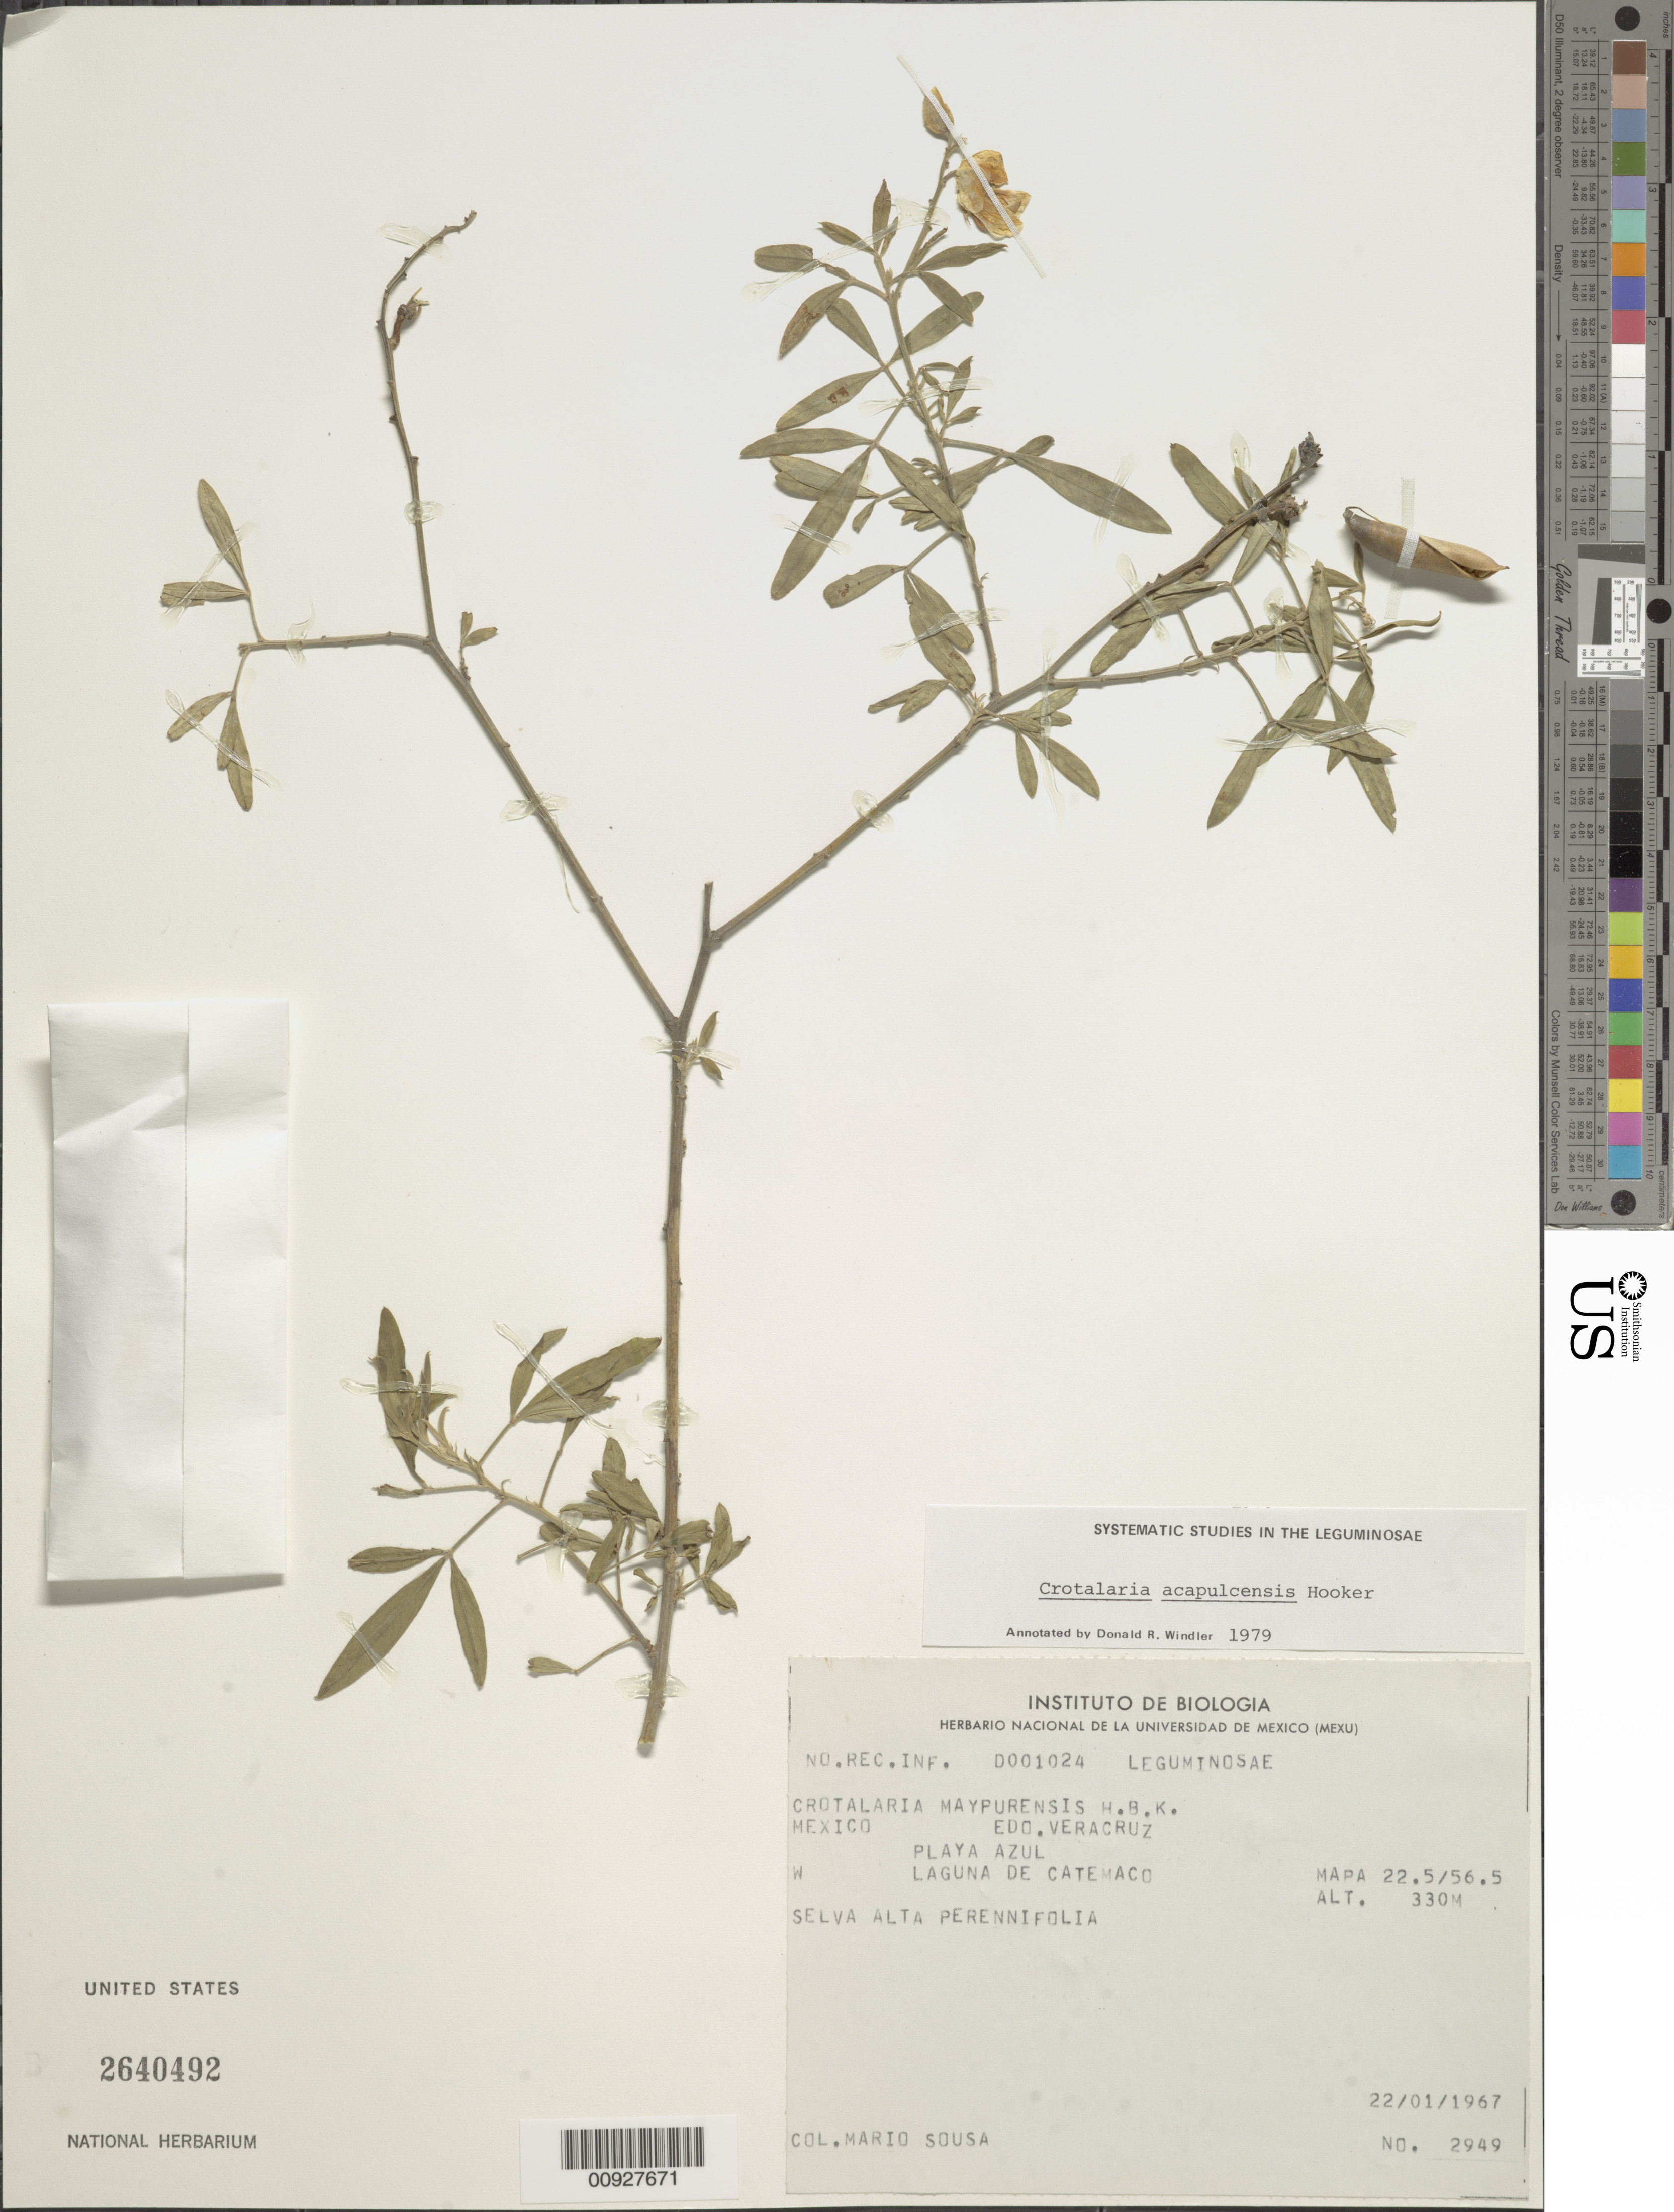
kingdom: Plantae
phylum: Tracheophyta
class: Magnoliopsida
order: Fabales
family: Fabaceae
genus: Crotalaria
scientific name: Crotalaria acapulcensis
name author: Hook. & Arn.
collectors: M. Sousa S.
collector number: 2949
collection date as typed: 22 Jan 1967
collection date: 1967-01-22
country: Mexico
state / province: Veracruz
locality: Edo. Veracruz: Playa Azul, W Laguna de Catemaco. Mapa 22.5/56.5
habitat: Selva alta perennifolia.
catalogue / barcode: US 2640492